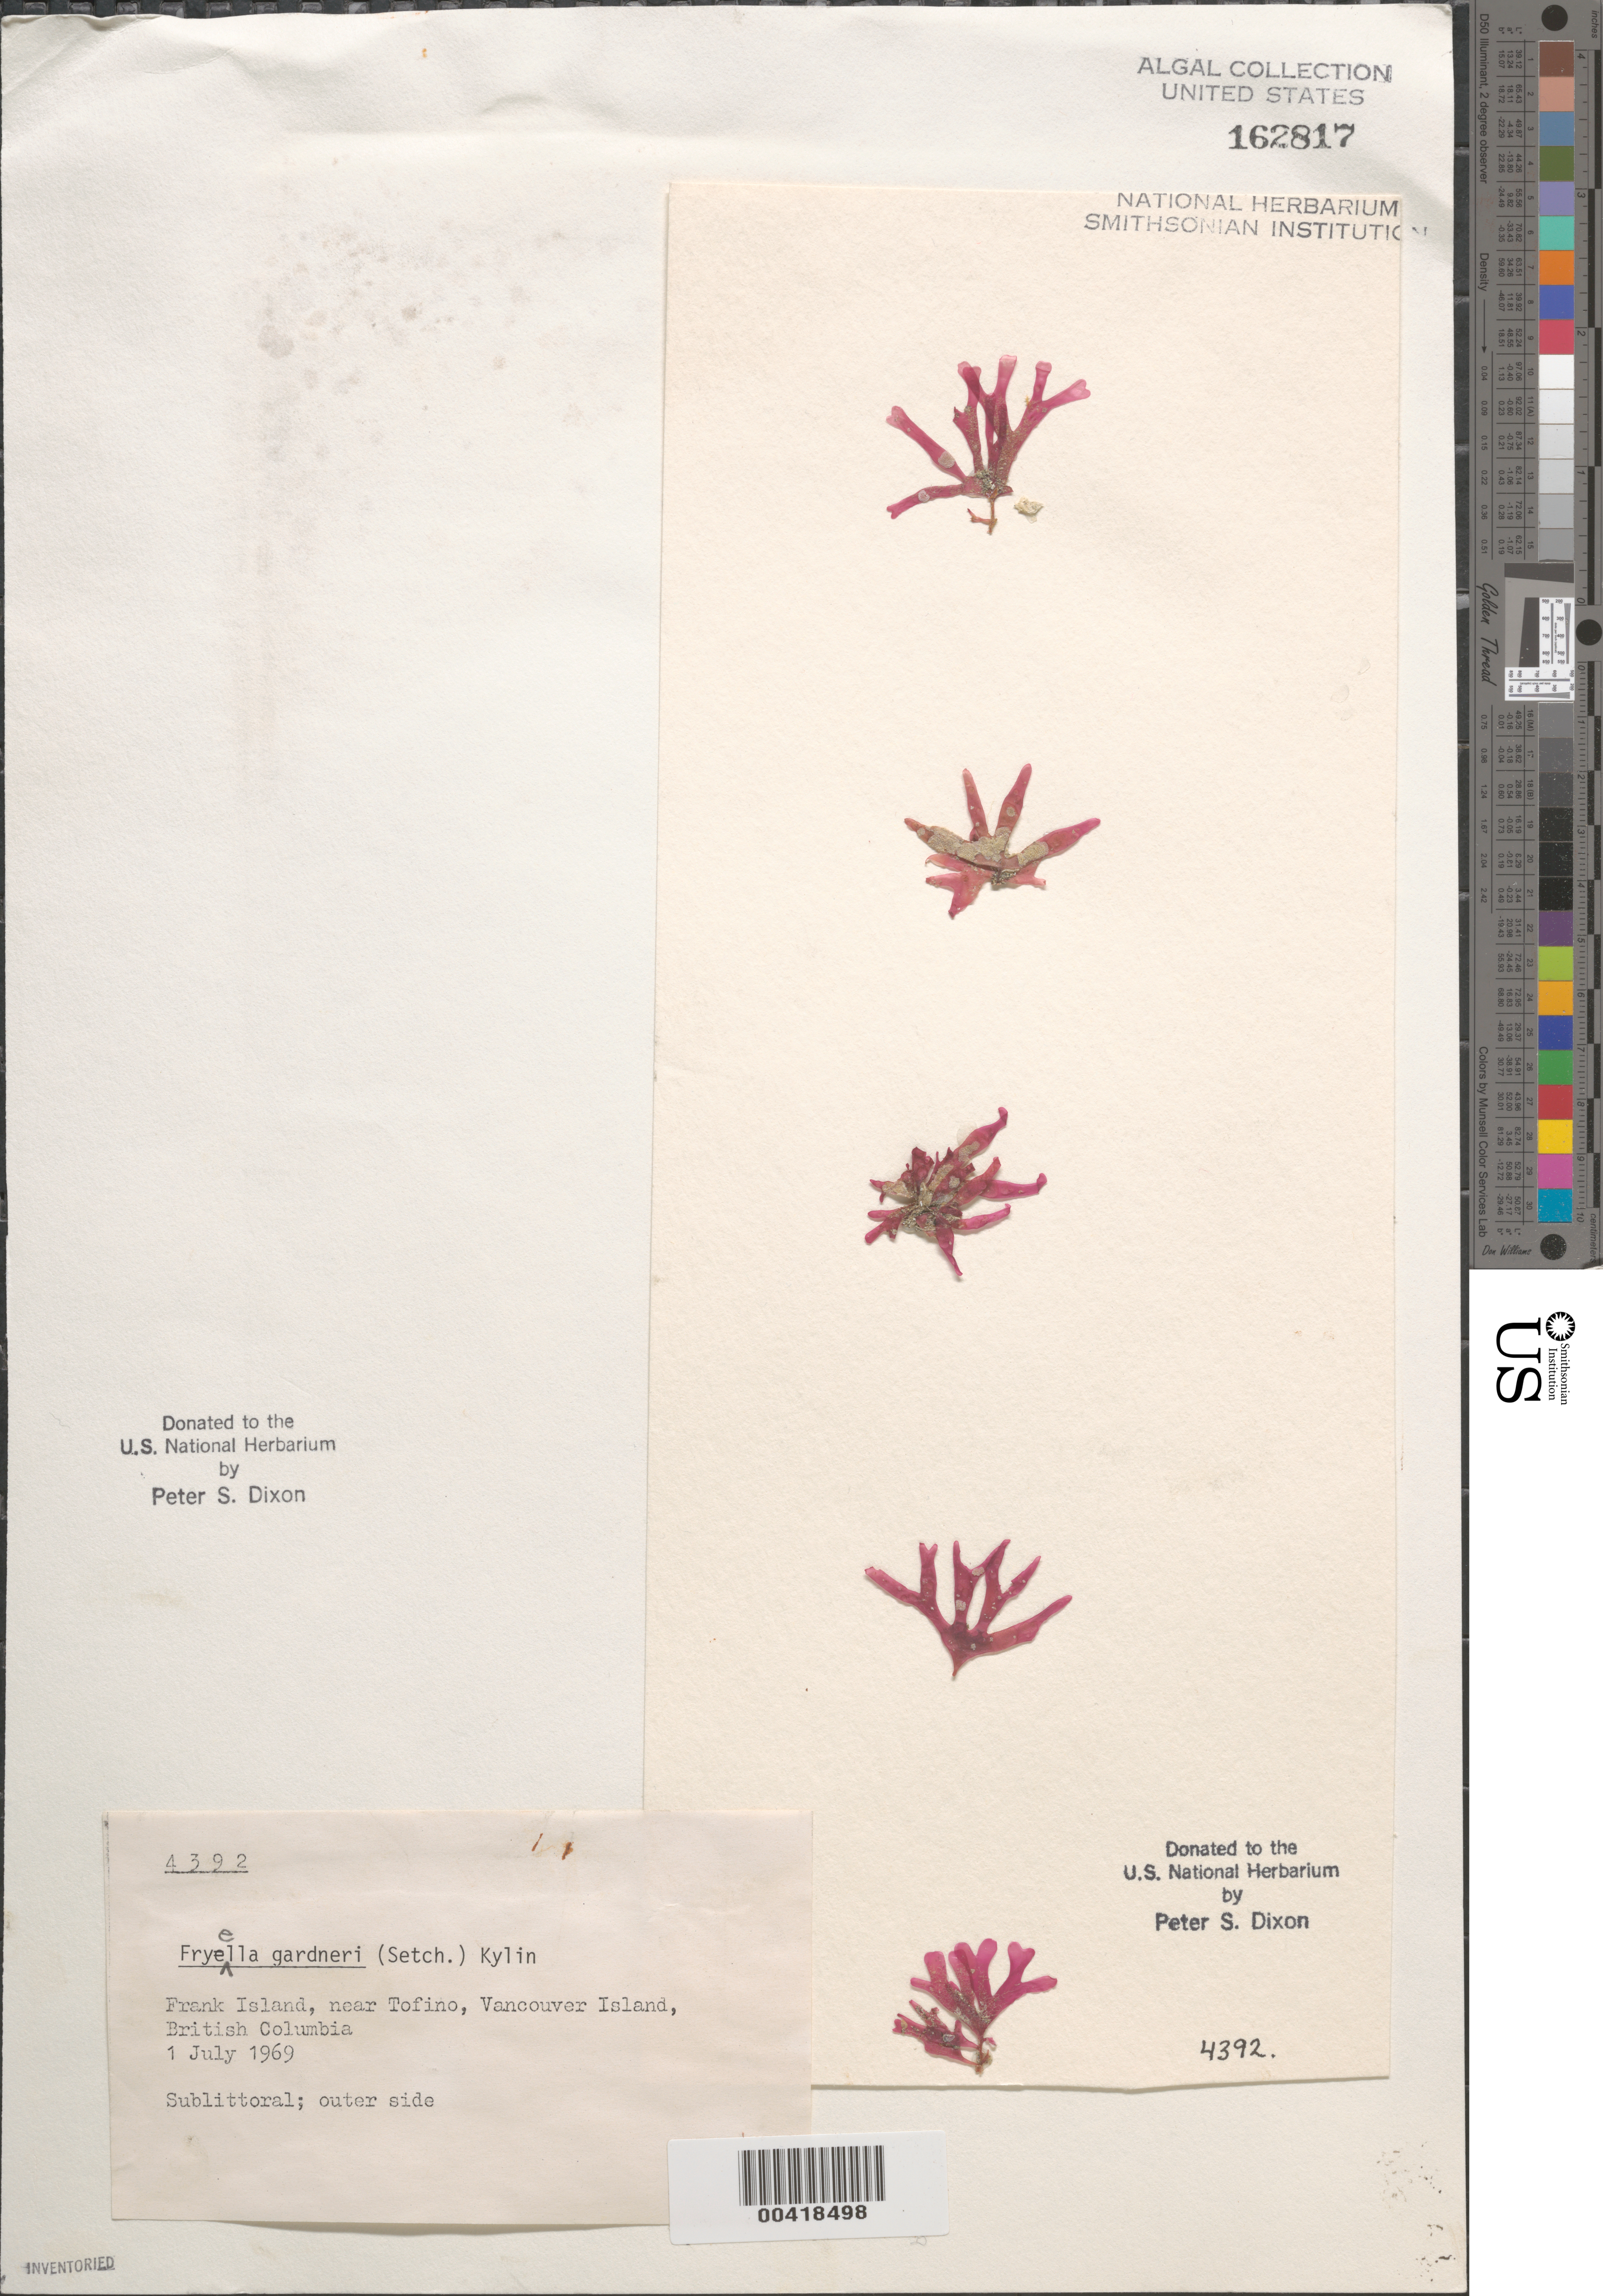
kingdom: Plantae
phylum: Rhodophyta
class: Florideophyceae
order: Rhodymeniales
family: Fryeellaceae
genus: Fryeella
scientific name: Fryeella gardneri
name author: (Setch.) Kylin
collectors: P. S. Dixon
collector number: PSD 4392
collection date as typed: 01 Jul 1969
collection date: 1969-07-01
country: Canada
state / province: British Columbia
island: Frank Island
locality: Near Tofino, Vancouver Island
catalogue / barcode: US 162817